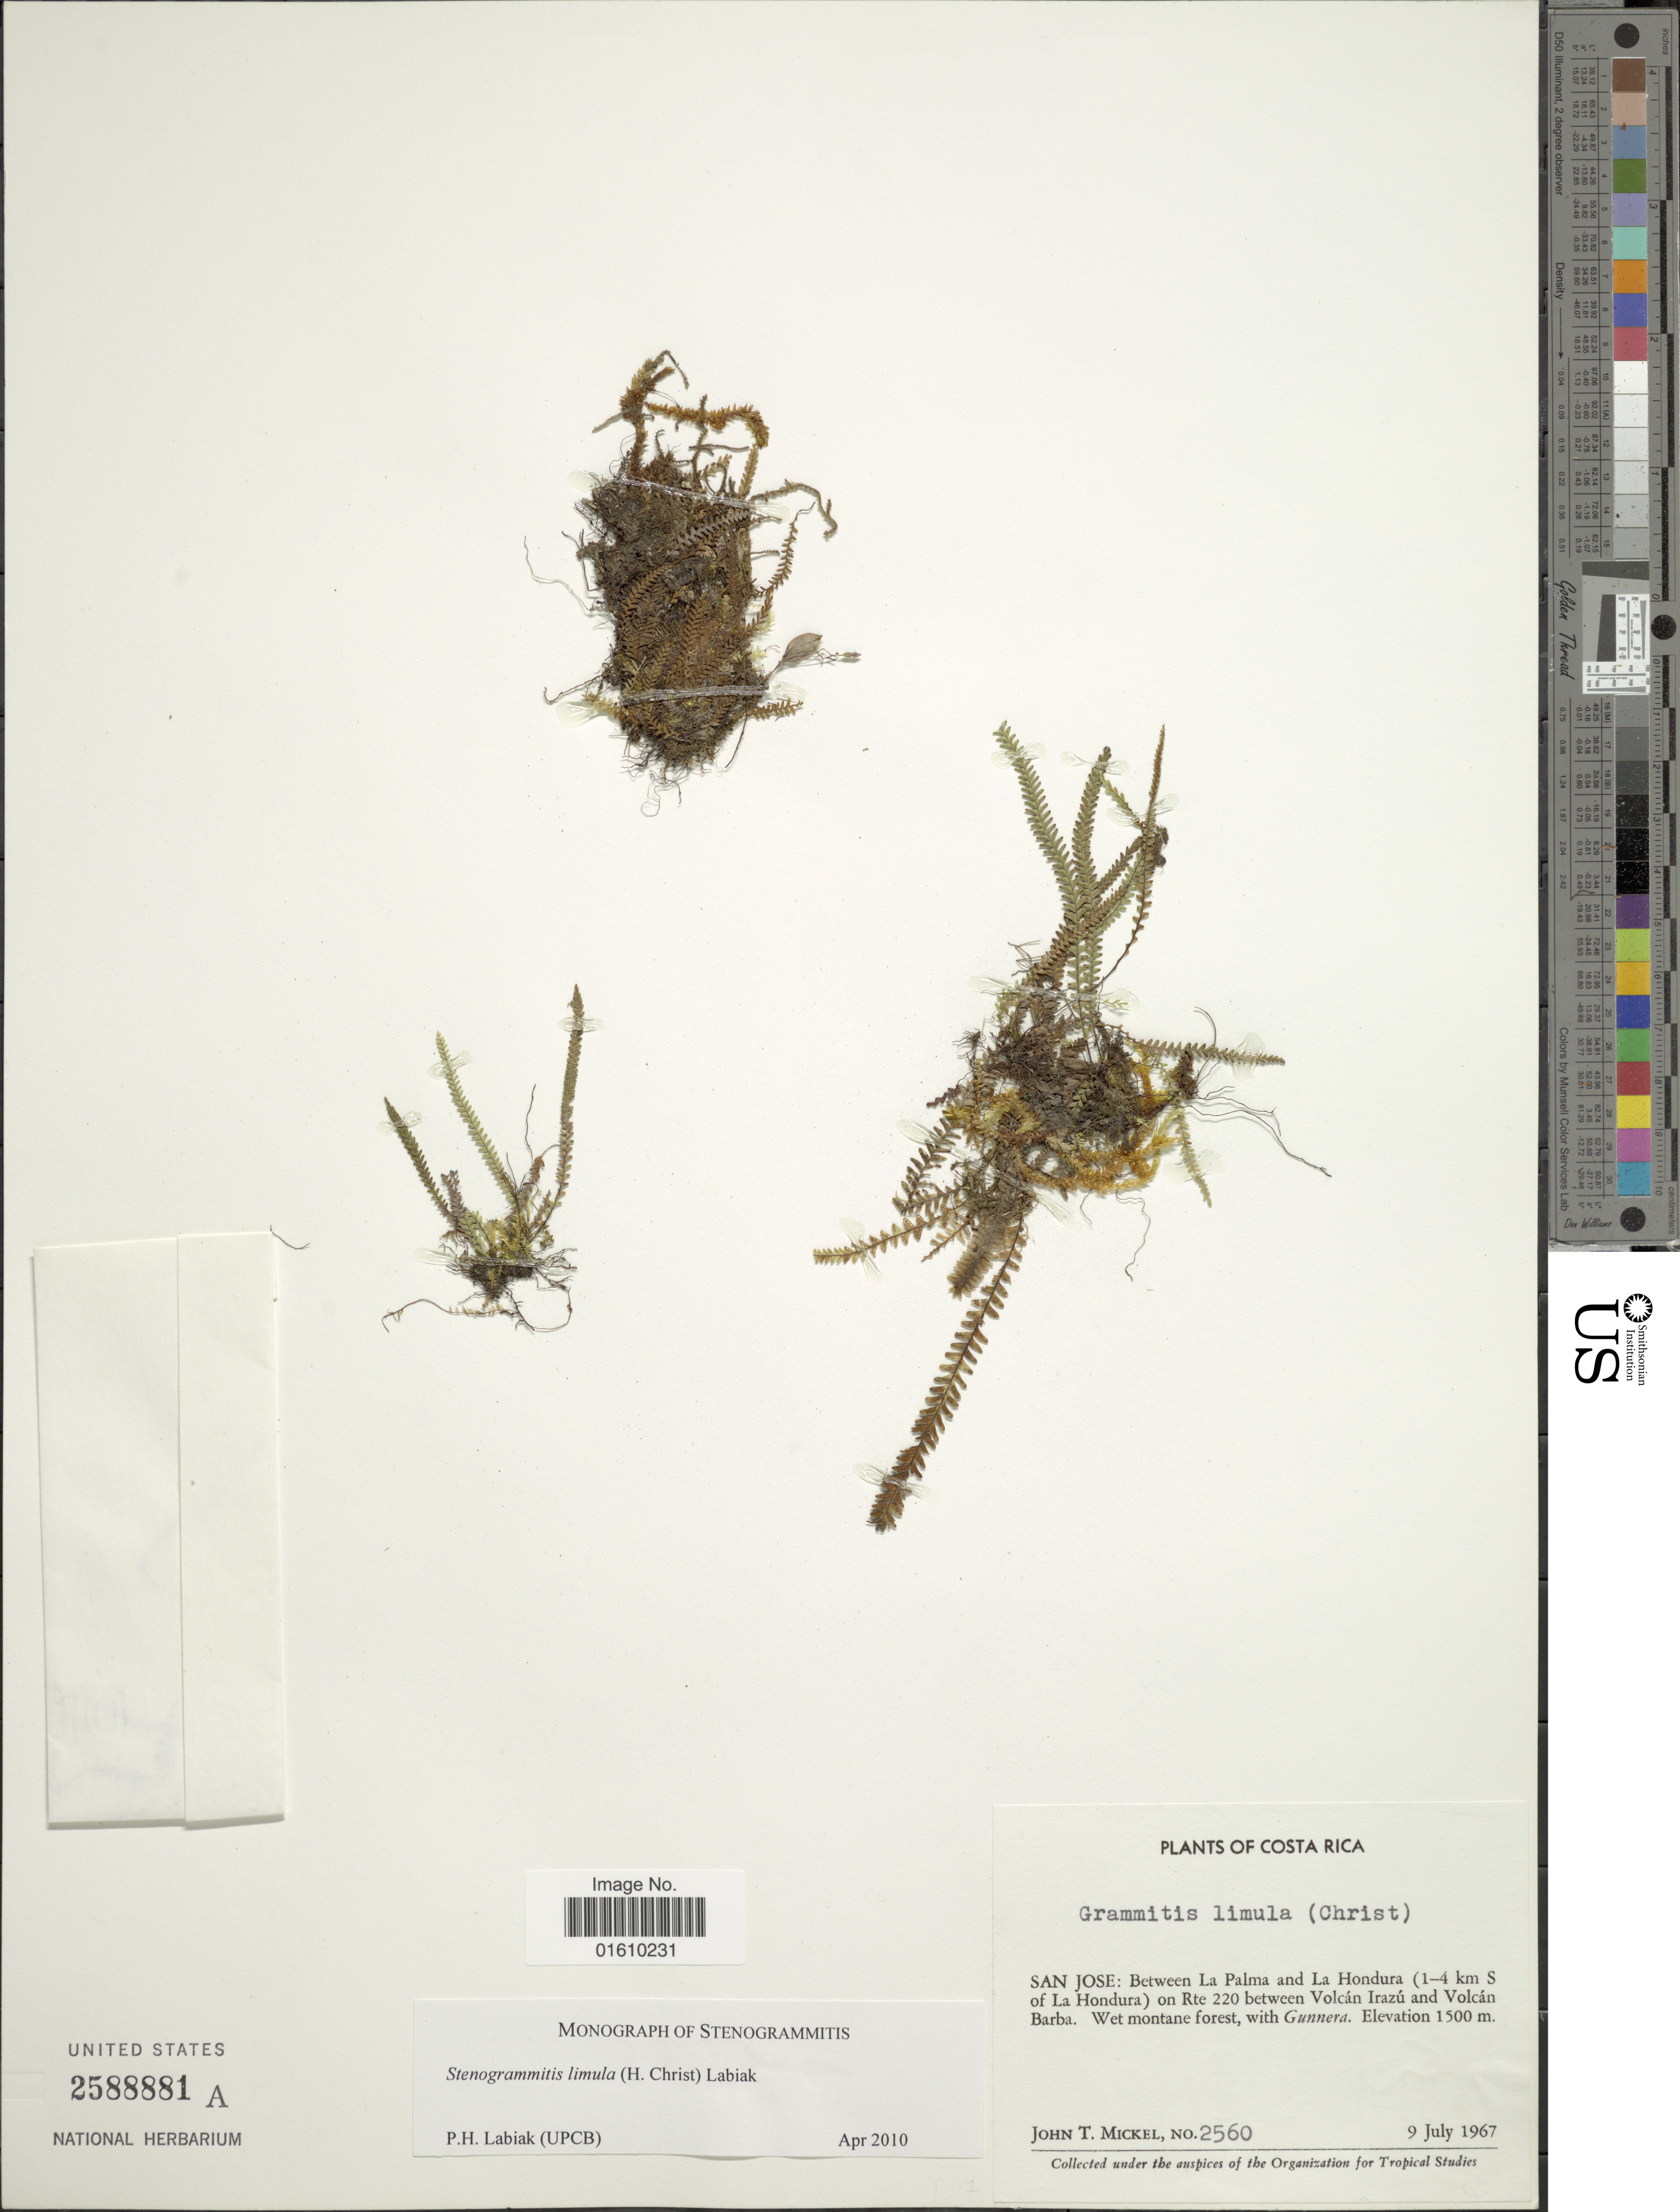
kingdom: Plantae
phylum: Tracheophyta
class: Polypodiopsida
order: Polypodiales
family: Polypodiaceae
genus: Stenogrammitis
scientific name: Stenogrammitis limula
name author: (Christ) Labiak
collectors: J. T. Mickel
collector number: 2560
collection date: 1967-07-09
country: Costa Rica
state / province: San José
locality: Between La Palma and La Hondura (1-4 km S of La Hondura) on Rte 220 between Volcán Irazú and Volcán Barba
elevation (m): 1500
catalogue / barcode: US 2588881A